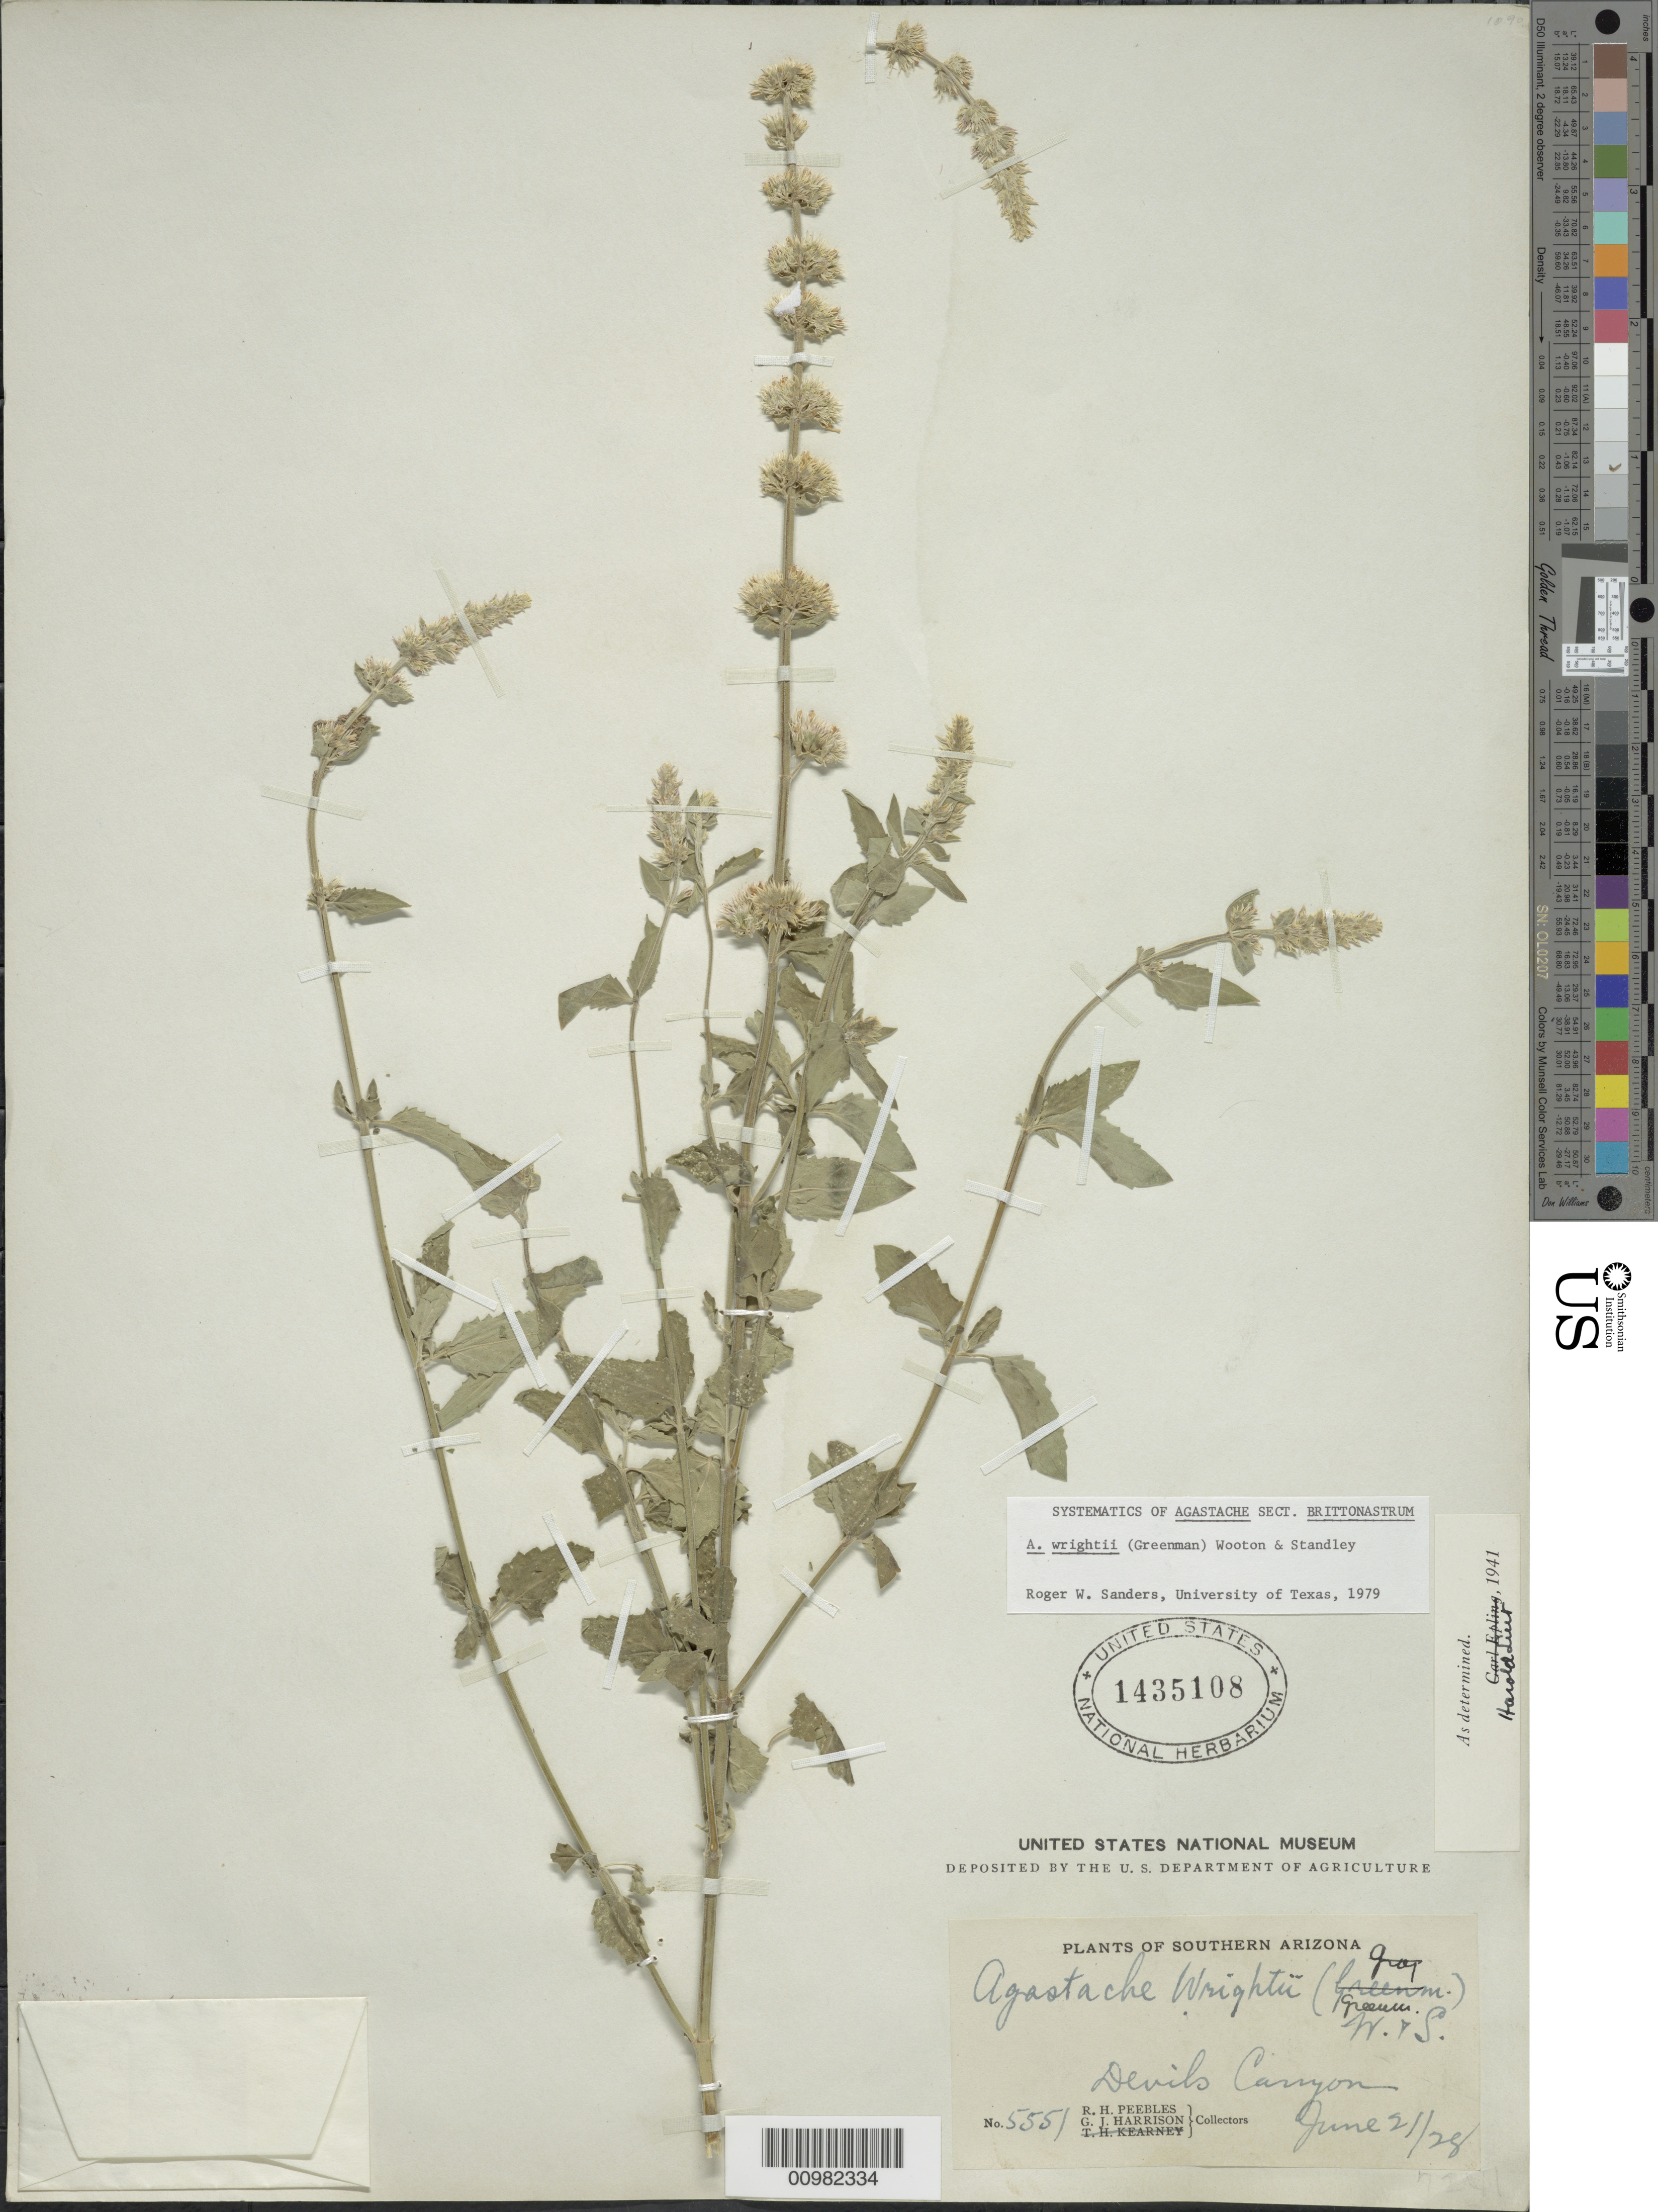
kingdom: Plantae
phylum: Tracheophyta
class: Magnoliopsida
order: Lamiales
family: Lamiaceae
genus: Agastache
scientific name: Agastache wrightii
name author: (Greenm.) Wooton & Standl.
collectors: R. H. Peebles & G. J. Harrison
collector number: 5551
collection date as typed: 21 Jun 1928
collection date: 1928-06-21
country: United States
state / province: Arizona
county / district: Pinal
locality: Devil's Canyon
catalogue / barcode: US 1435108